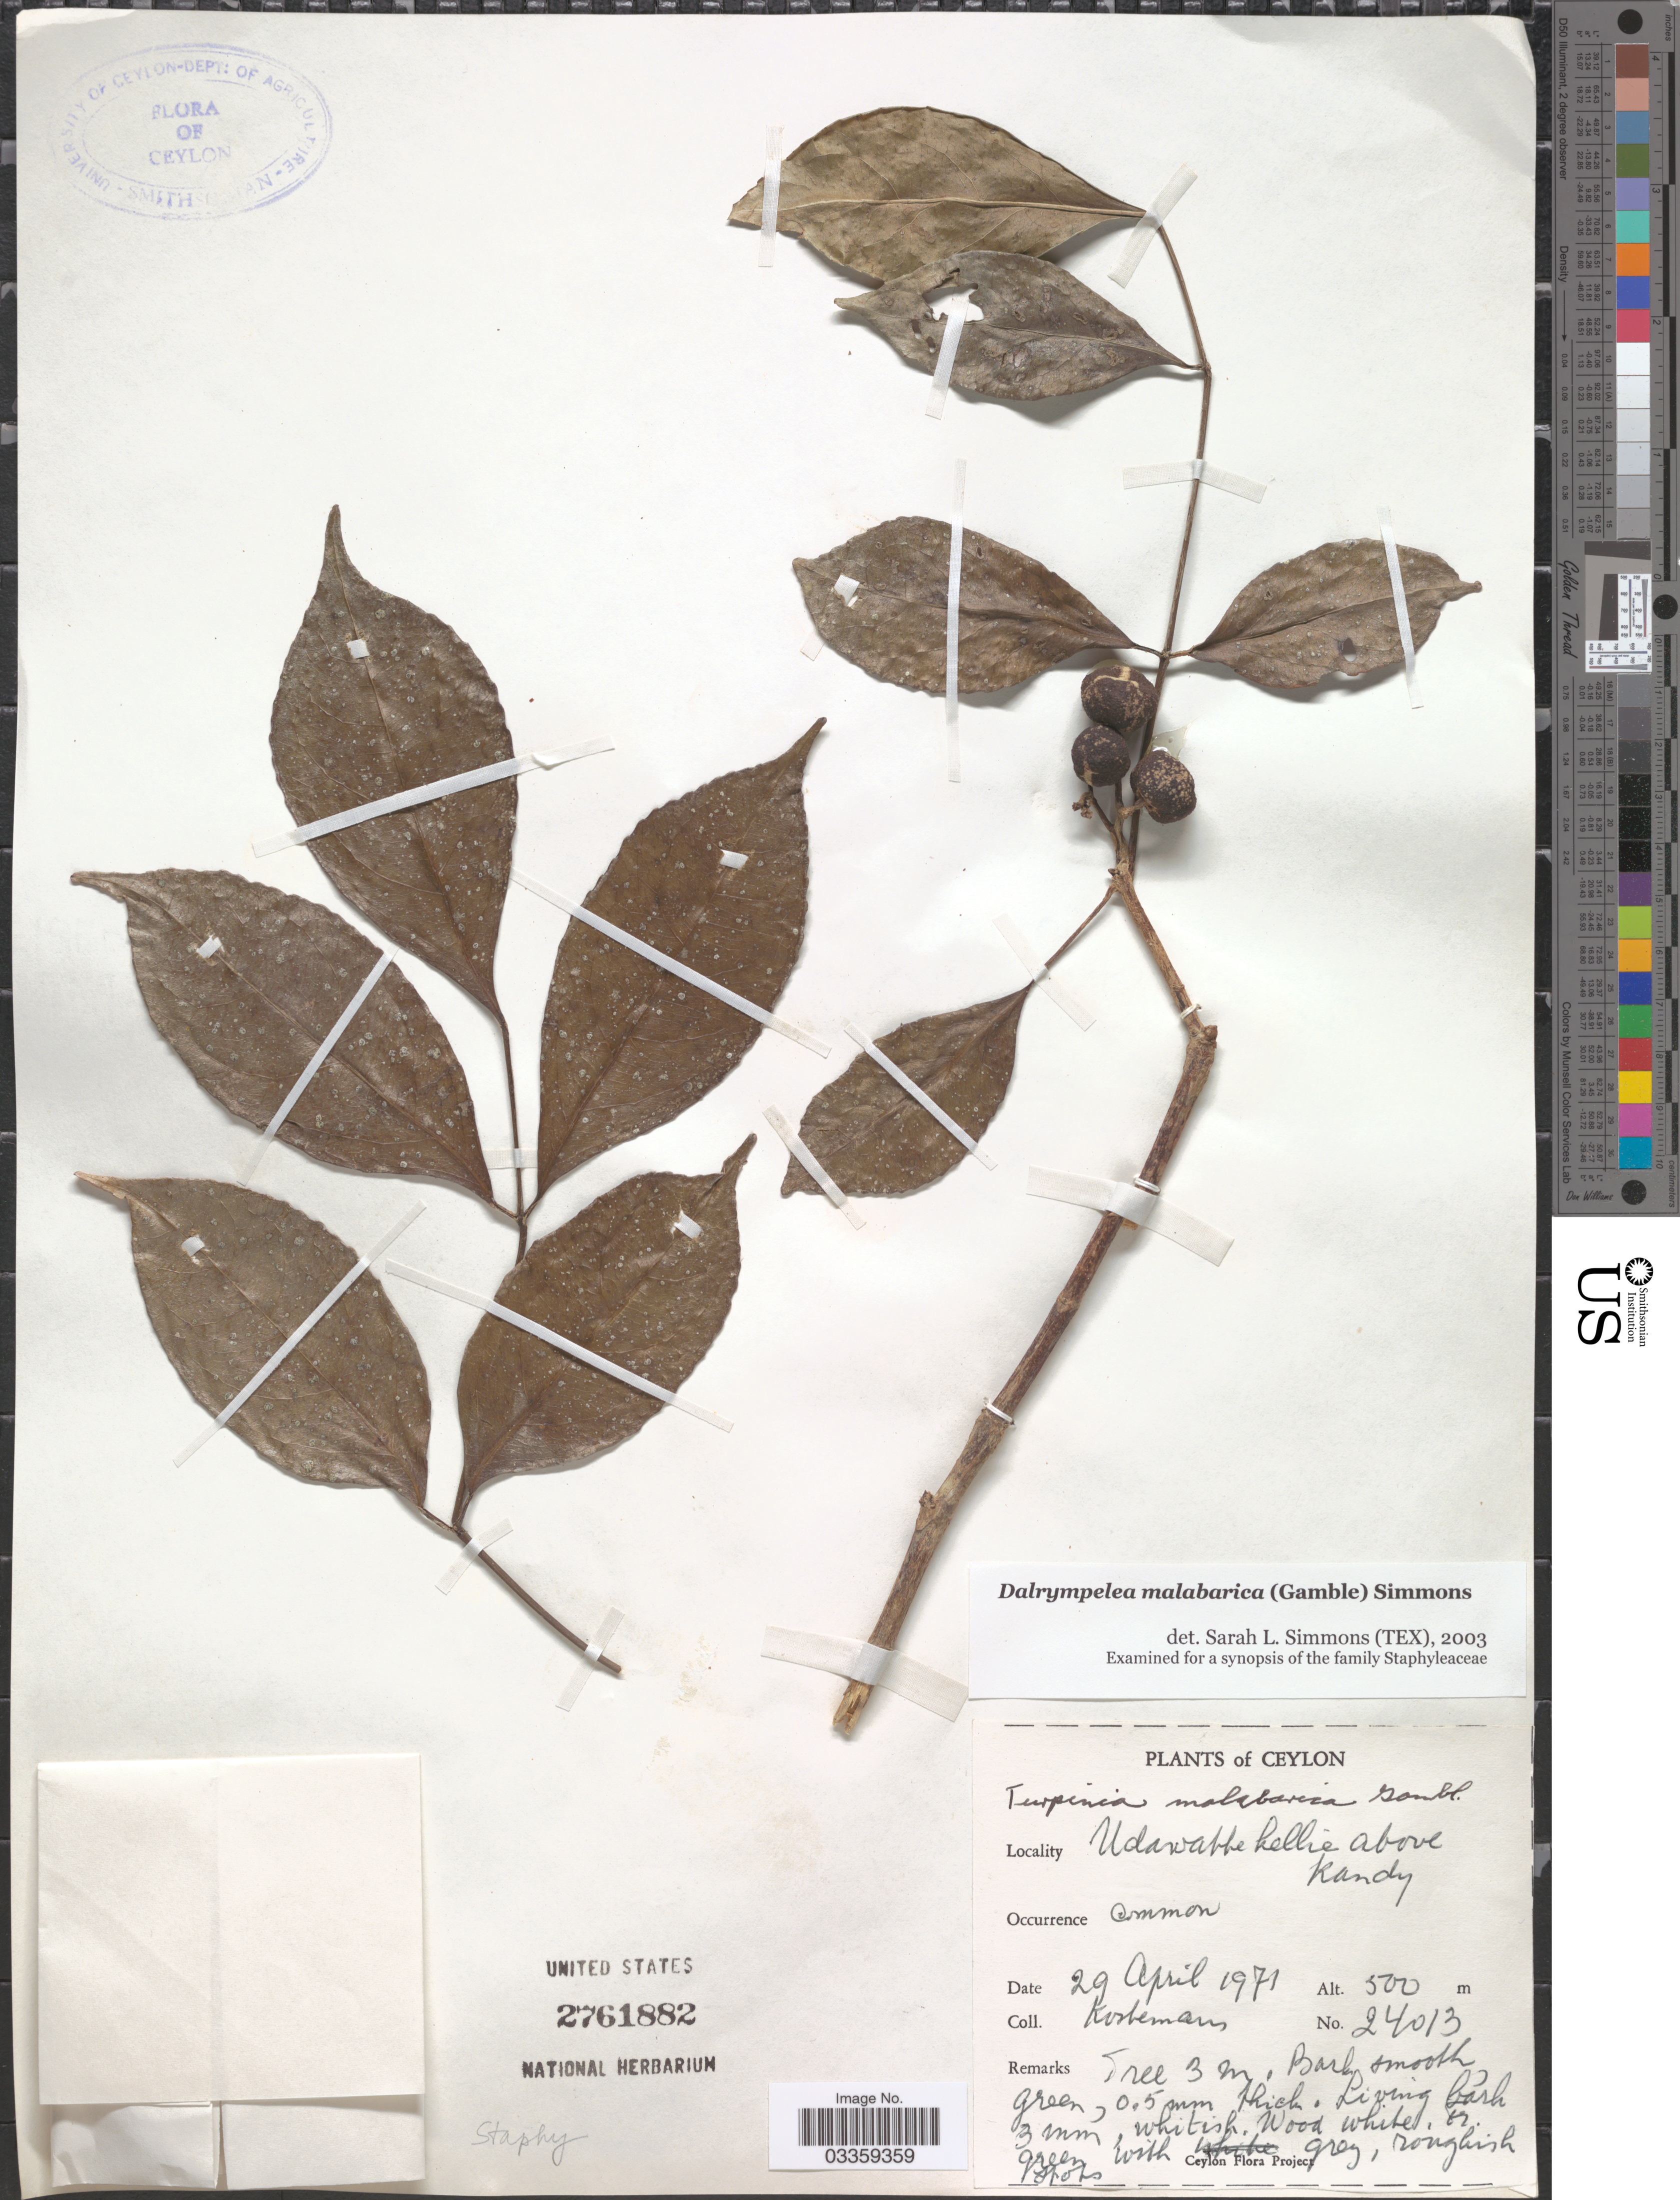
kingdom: Plantae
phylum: Tracheophyta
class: Magnoliopsida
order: Crossosomatales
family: Staphyleaceae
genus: Turpinia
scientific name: Turpinia malabarica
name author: Gamble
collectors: Kostermans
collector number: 24013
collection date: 1971-04-29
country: Sri Lanka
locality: Ceylon, Undawattekellie above Kandy.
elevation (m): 500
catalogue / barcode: US 2761882